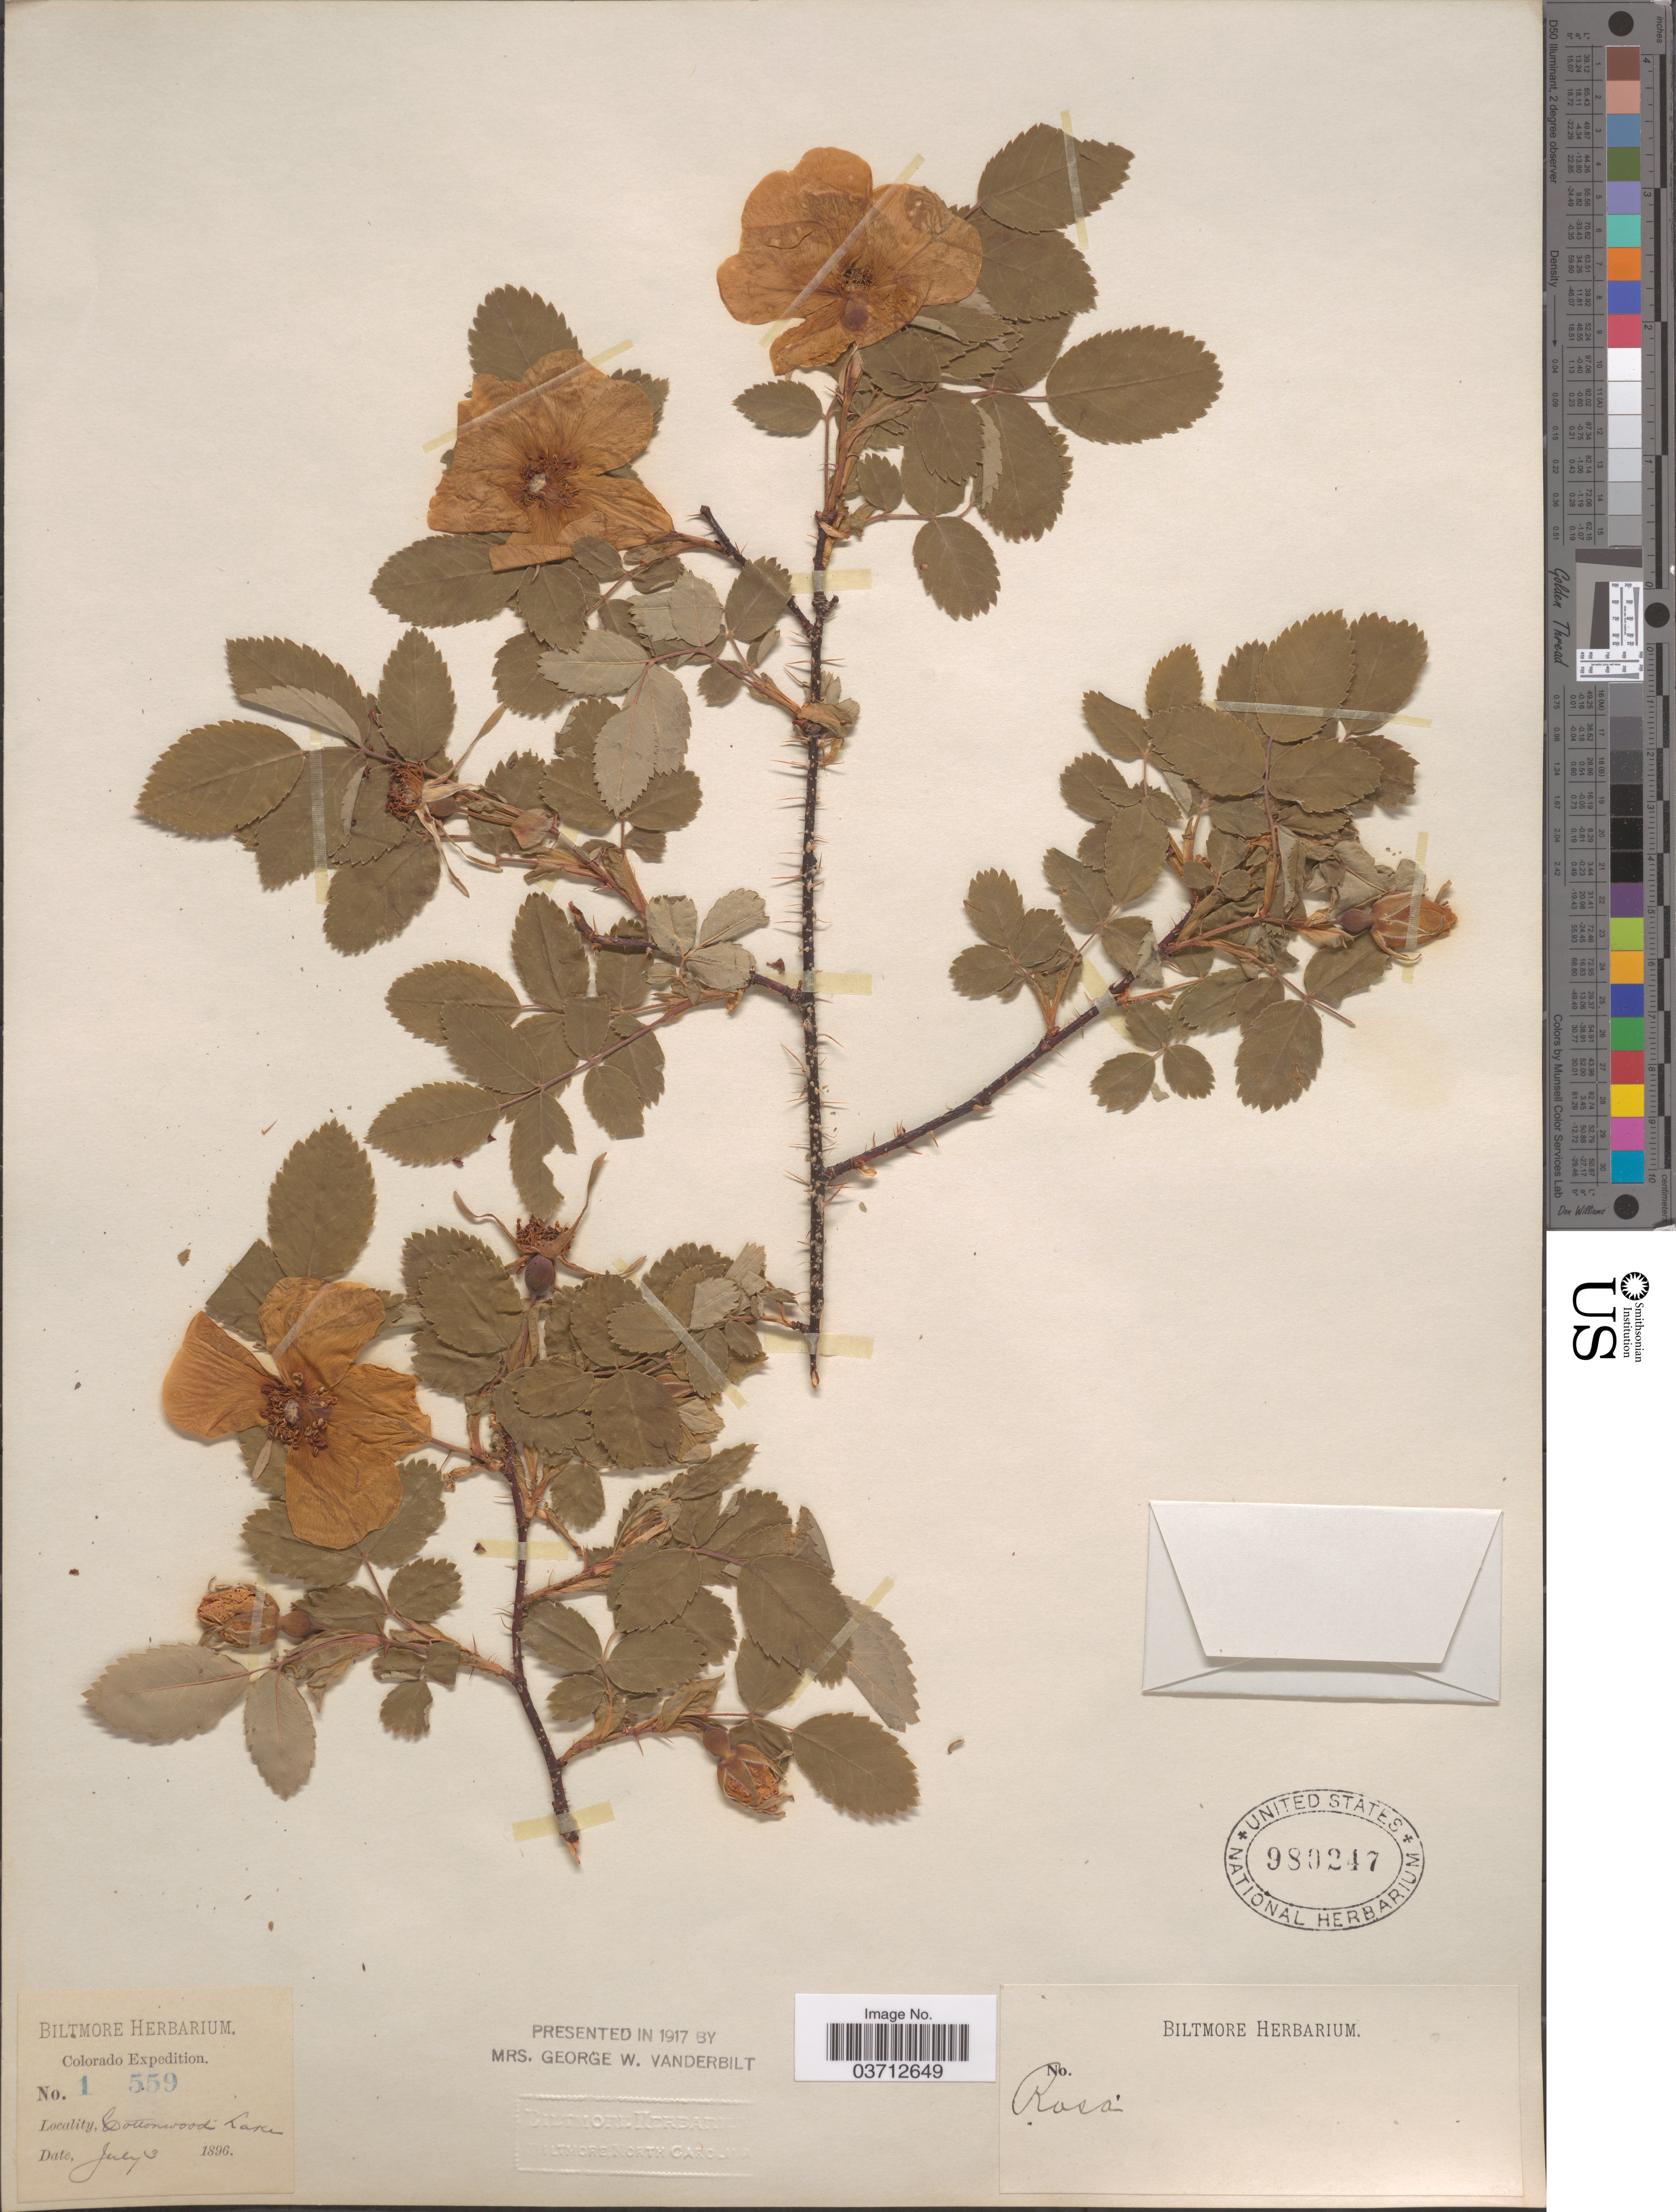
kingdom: Plantae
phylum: Tracheophyta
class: Magnoliopsida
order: Rosales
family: Rosaceae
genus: Rosa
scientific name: Rosa sp.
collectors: ex herb. Biltmore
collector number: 1559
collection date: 1896-07-03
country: United States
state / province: Colorado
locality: Cottonwood Lake.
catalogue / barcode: US 980247